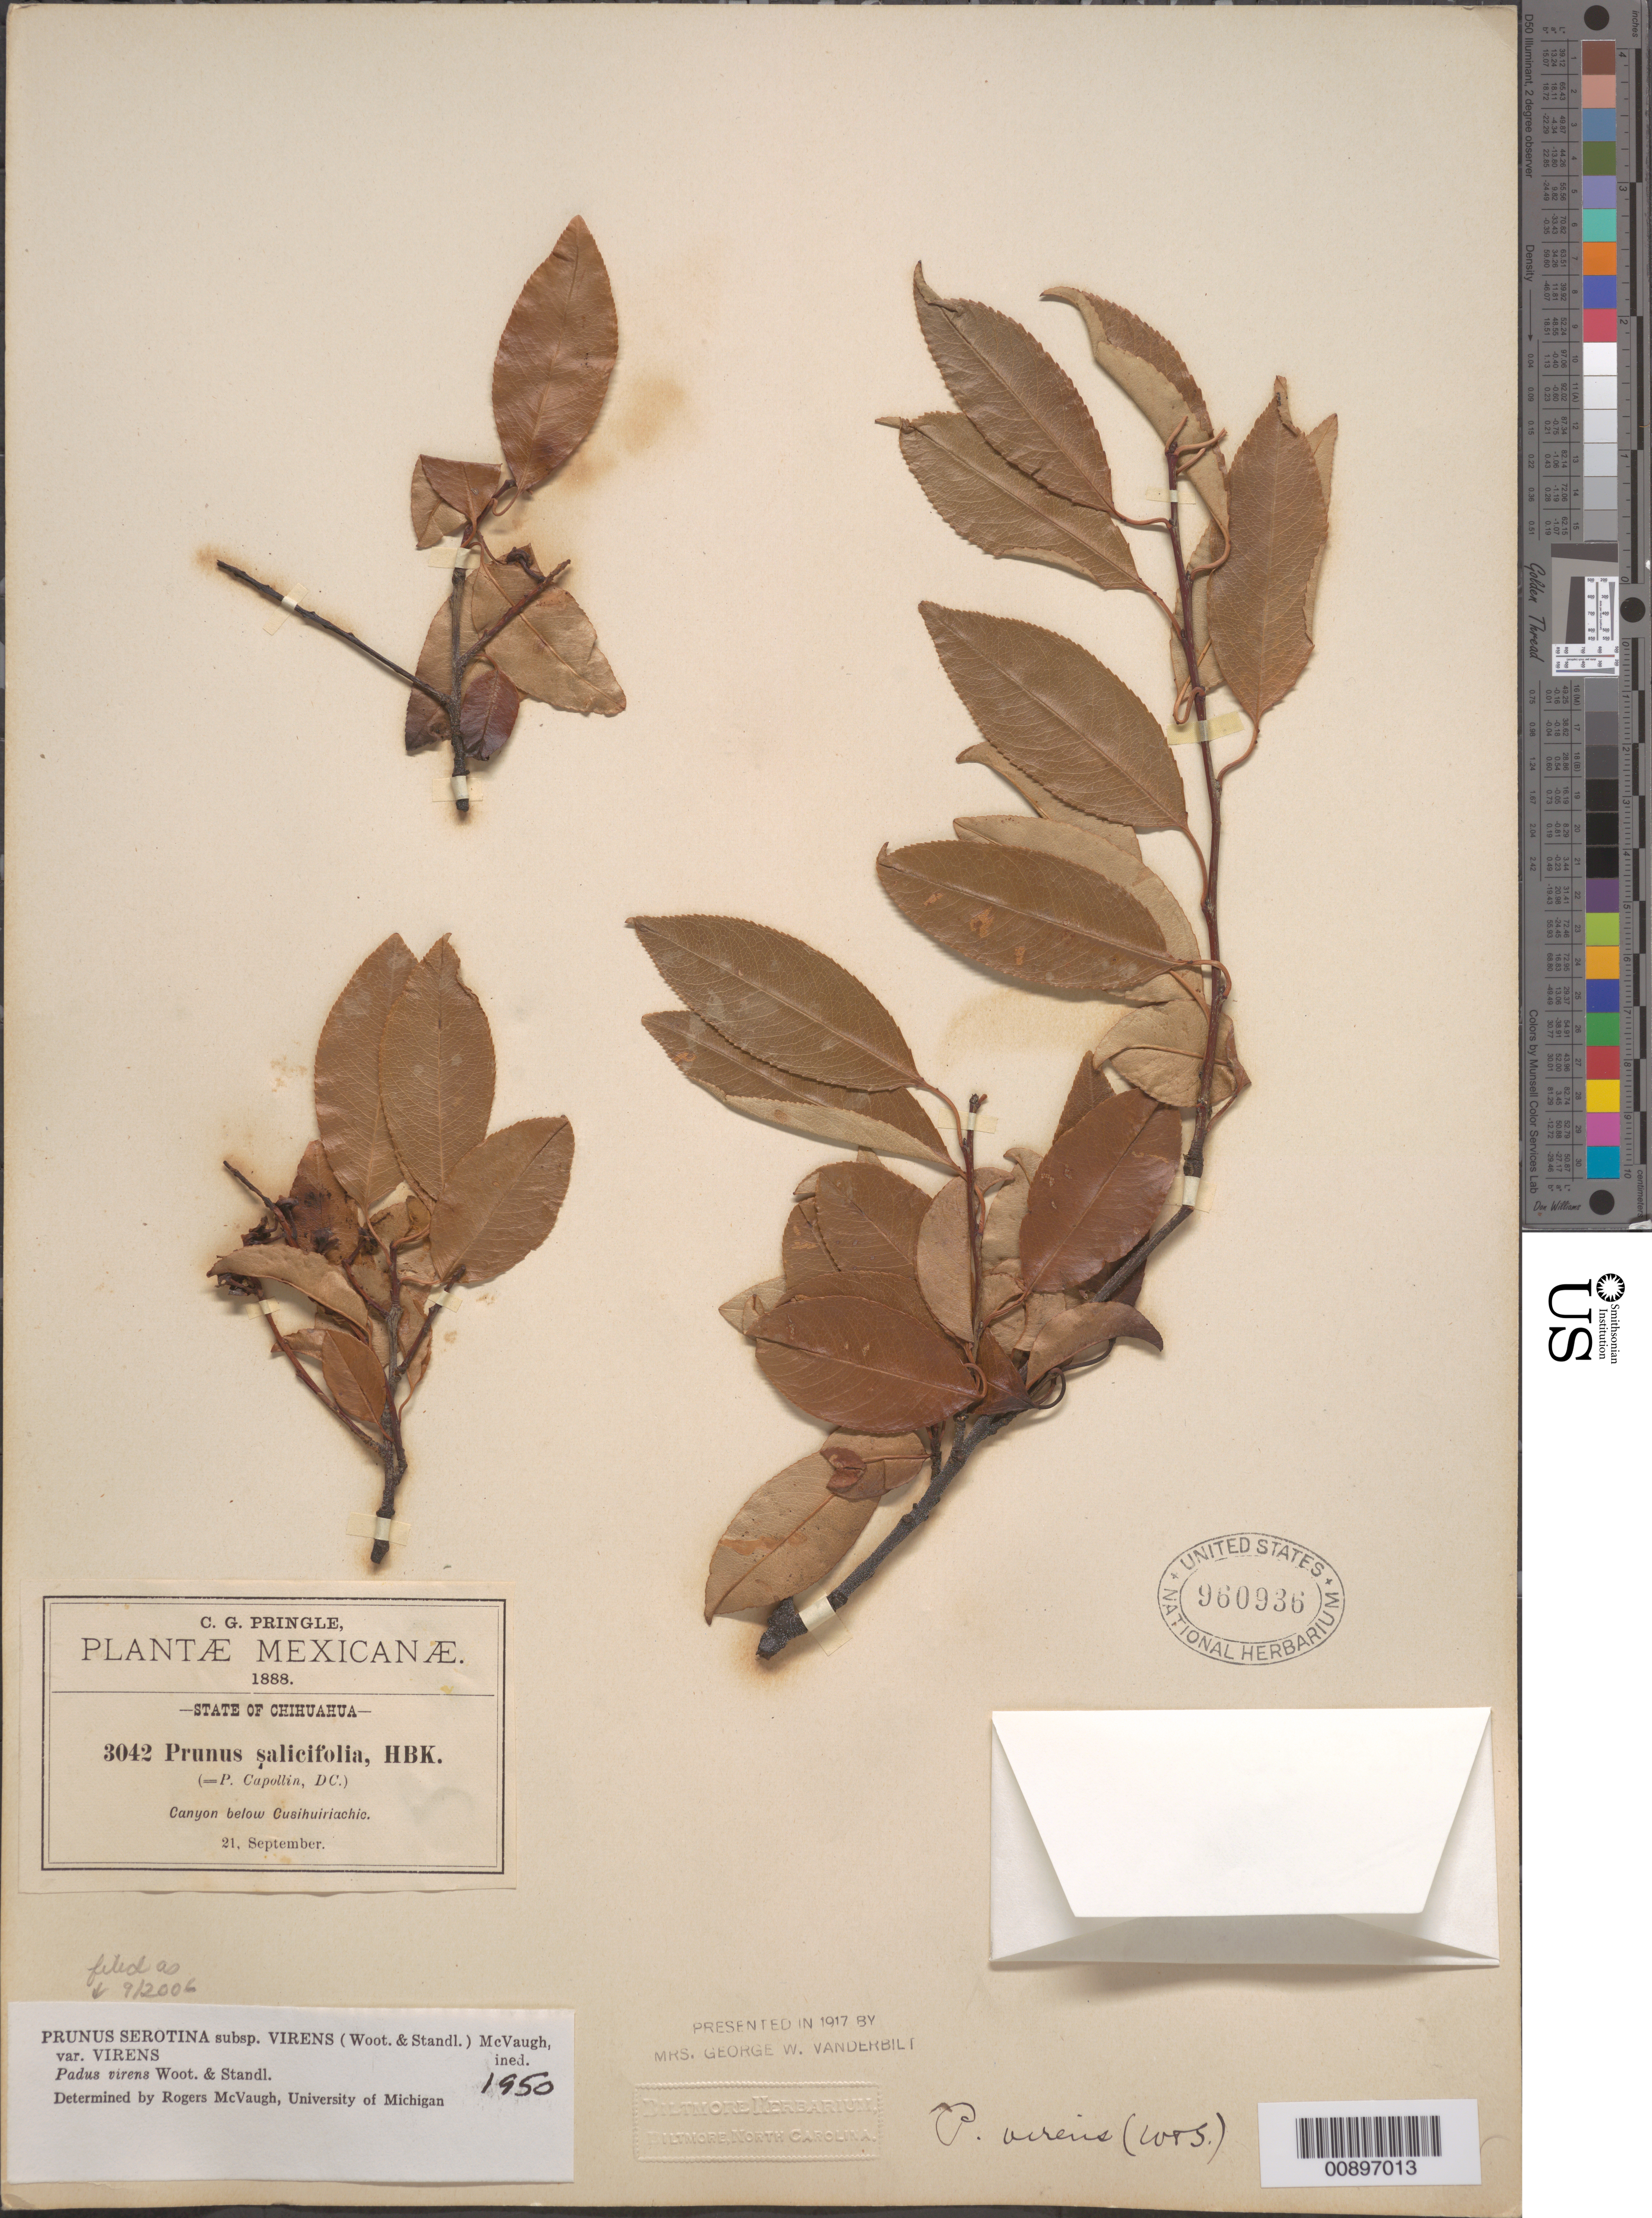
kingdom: Plantae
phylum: Tracheophyta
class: Magnoliopsida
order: Rosales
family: Rosaceae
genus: Prunus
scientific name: Prunus serotina var. rufula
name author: (Wooton & Standl.) McVaugh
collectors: C. G. Pringle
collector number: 3042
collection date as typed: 21 Sep 1888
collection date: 1888-09-21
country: Mexico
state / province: Chihuahua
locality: Canyon below Cusihuiriachic, Chihuahua.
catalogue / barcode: US 960936